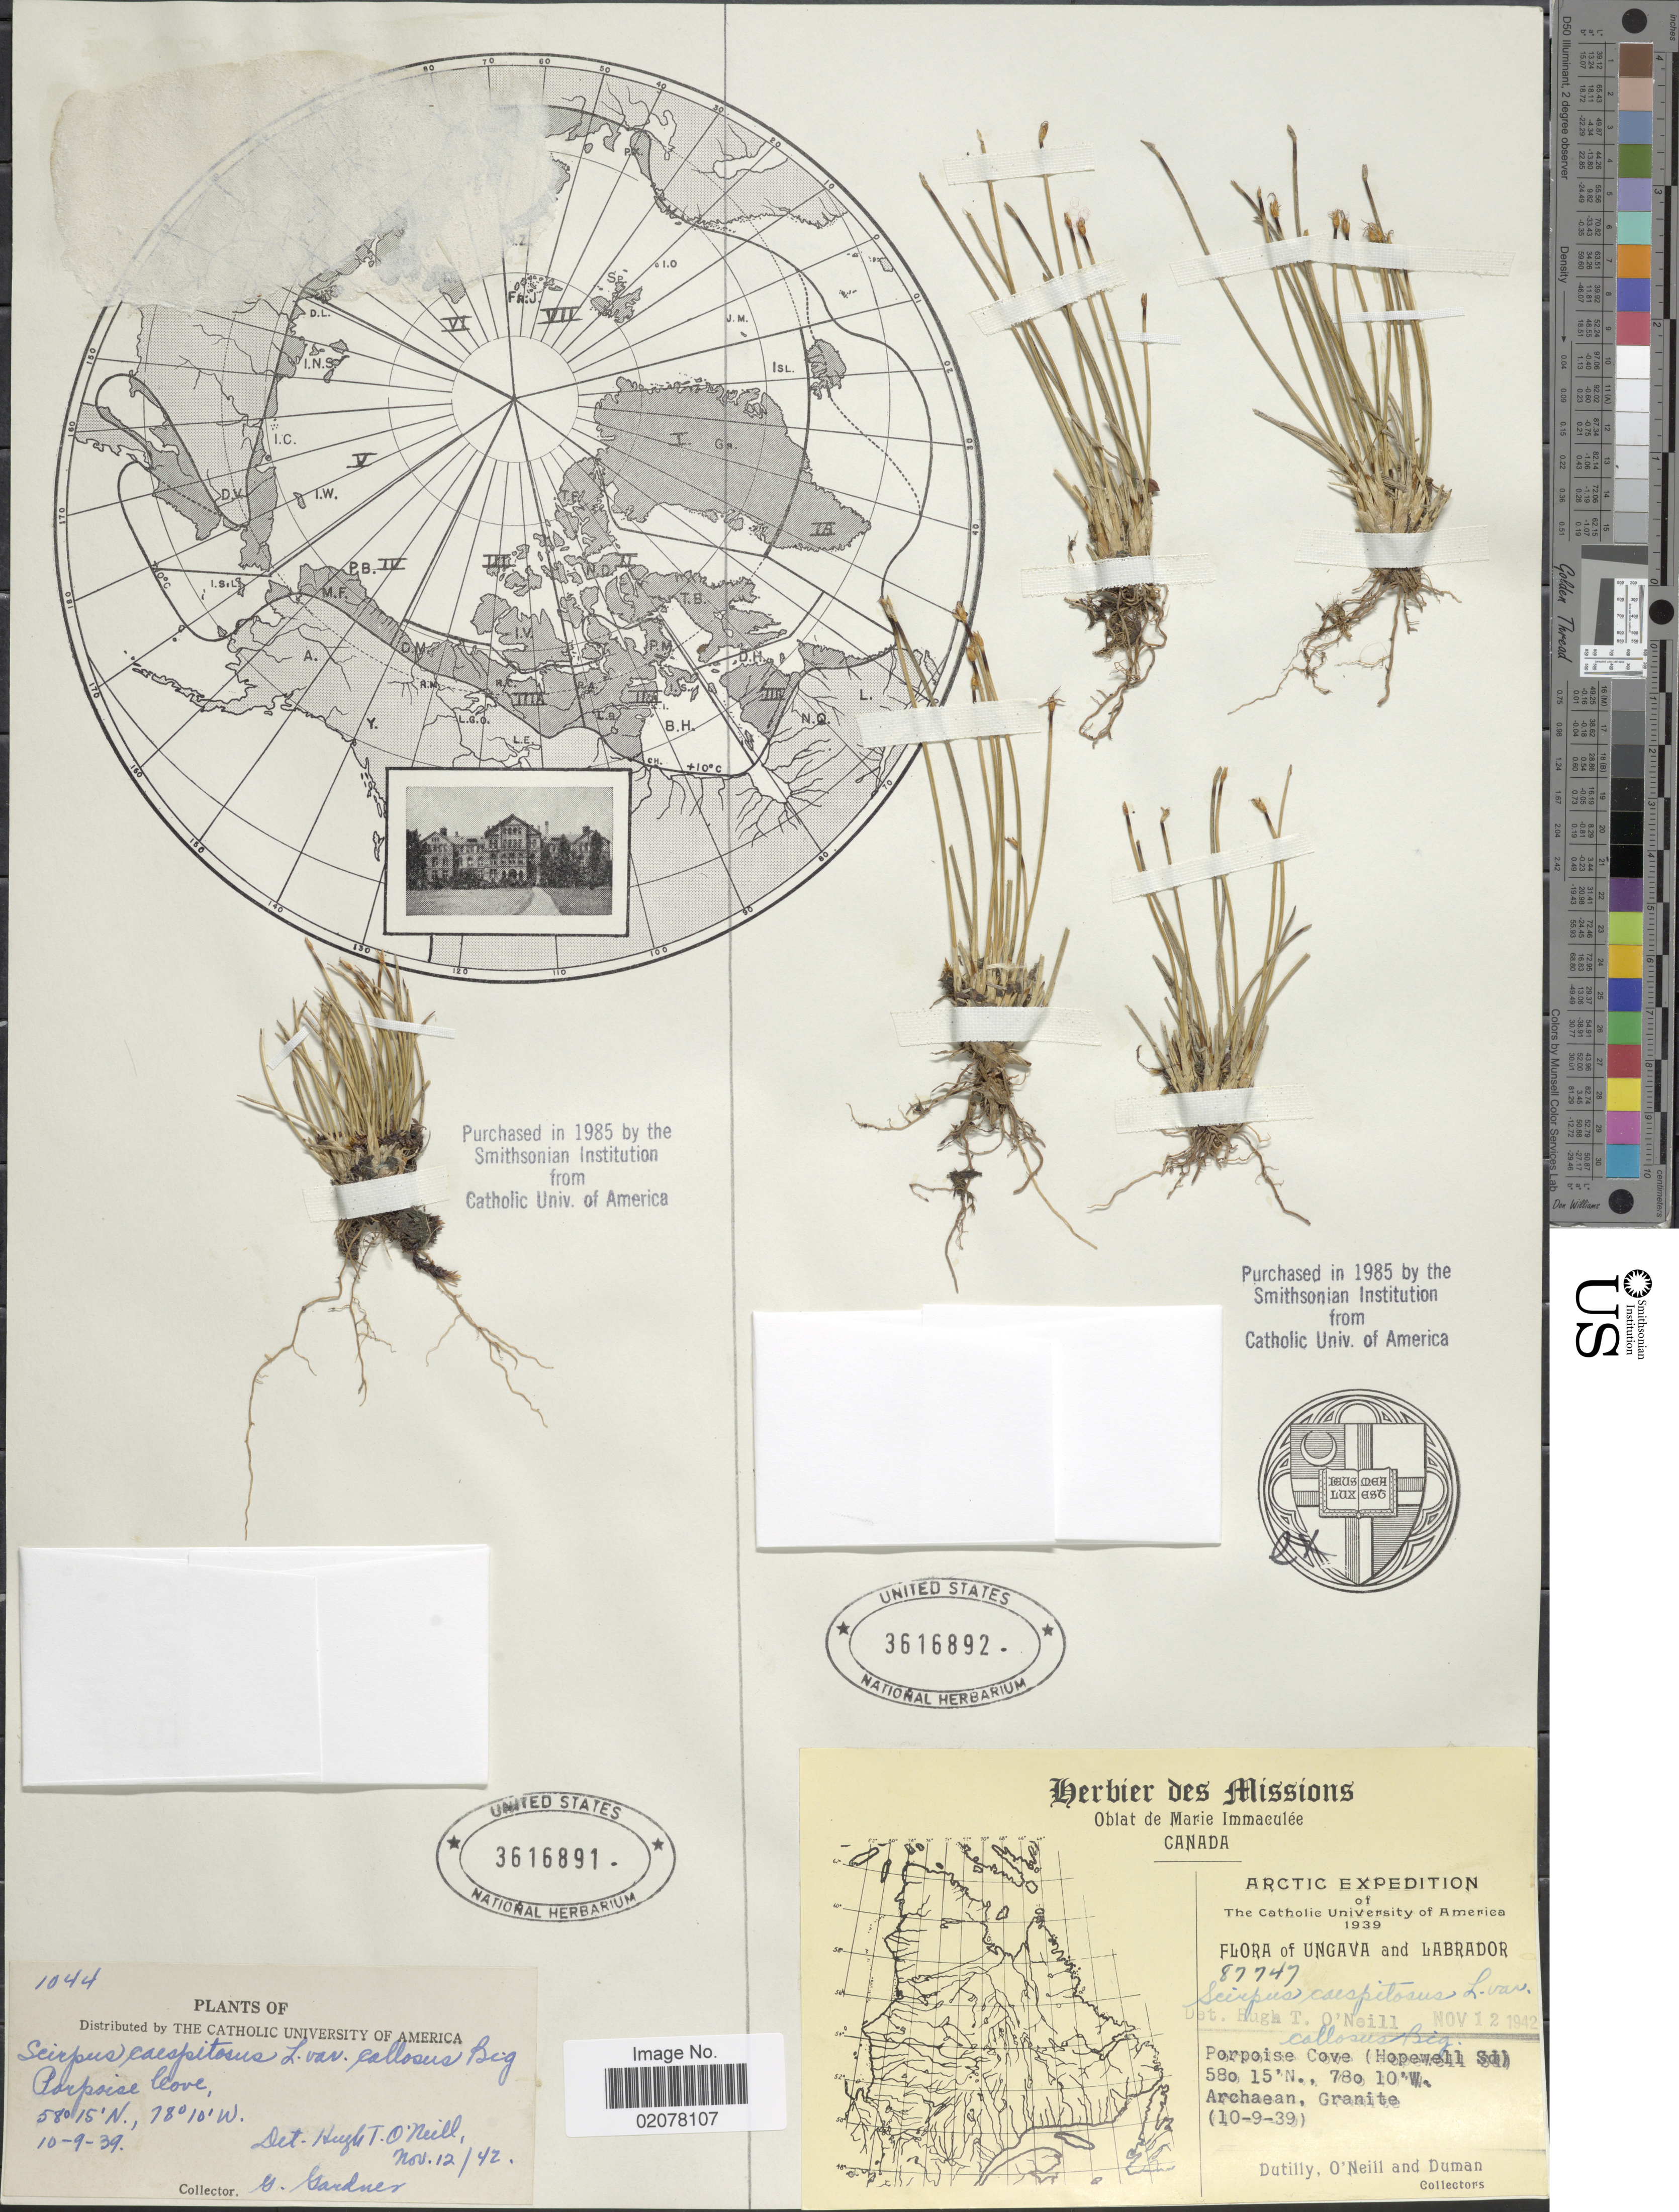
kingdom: Plantae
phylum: Tracheophyta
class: Liliopsida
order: Poales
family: Cyperaceae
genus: Trichophorum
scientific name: Trichophorum cespitosum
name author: (L.) Hartm.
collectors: -. Dutilly, O' Neill & -. Duman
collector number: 87747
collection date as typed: Transcribed d/m/y: 10/9/39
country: Canada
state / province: Newfoundland and Labrador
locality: Ungava and Labrador. Porpoise Cove (Hopewell Sd)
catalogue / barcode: US 3616892-2